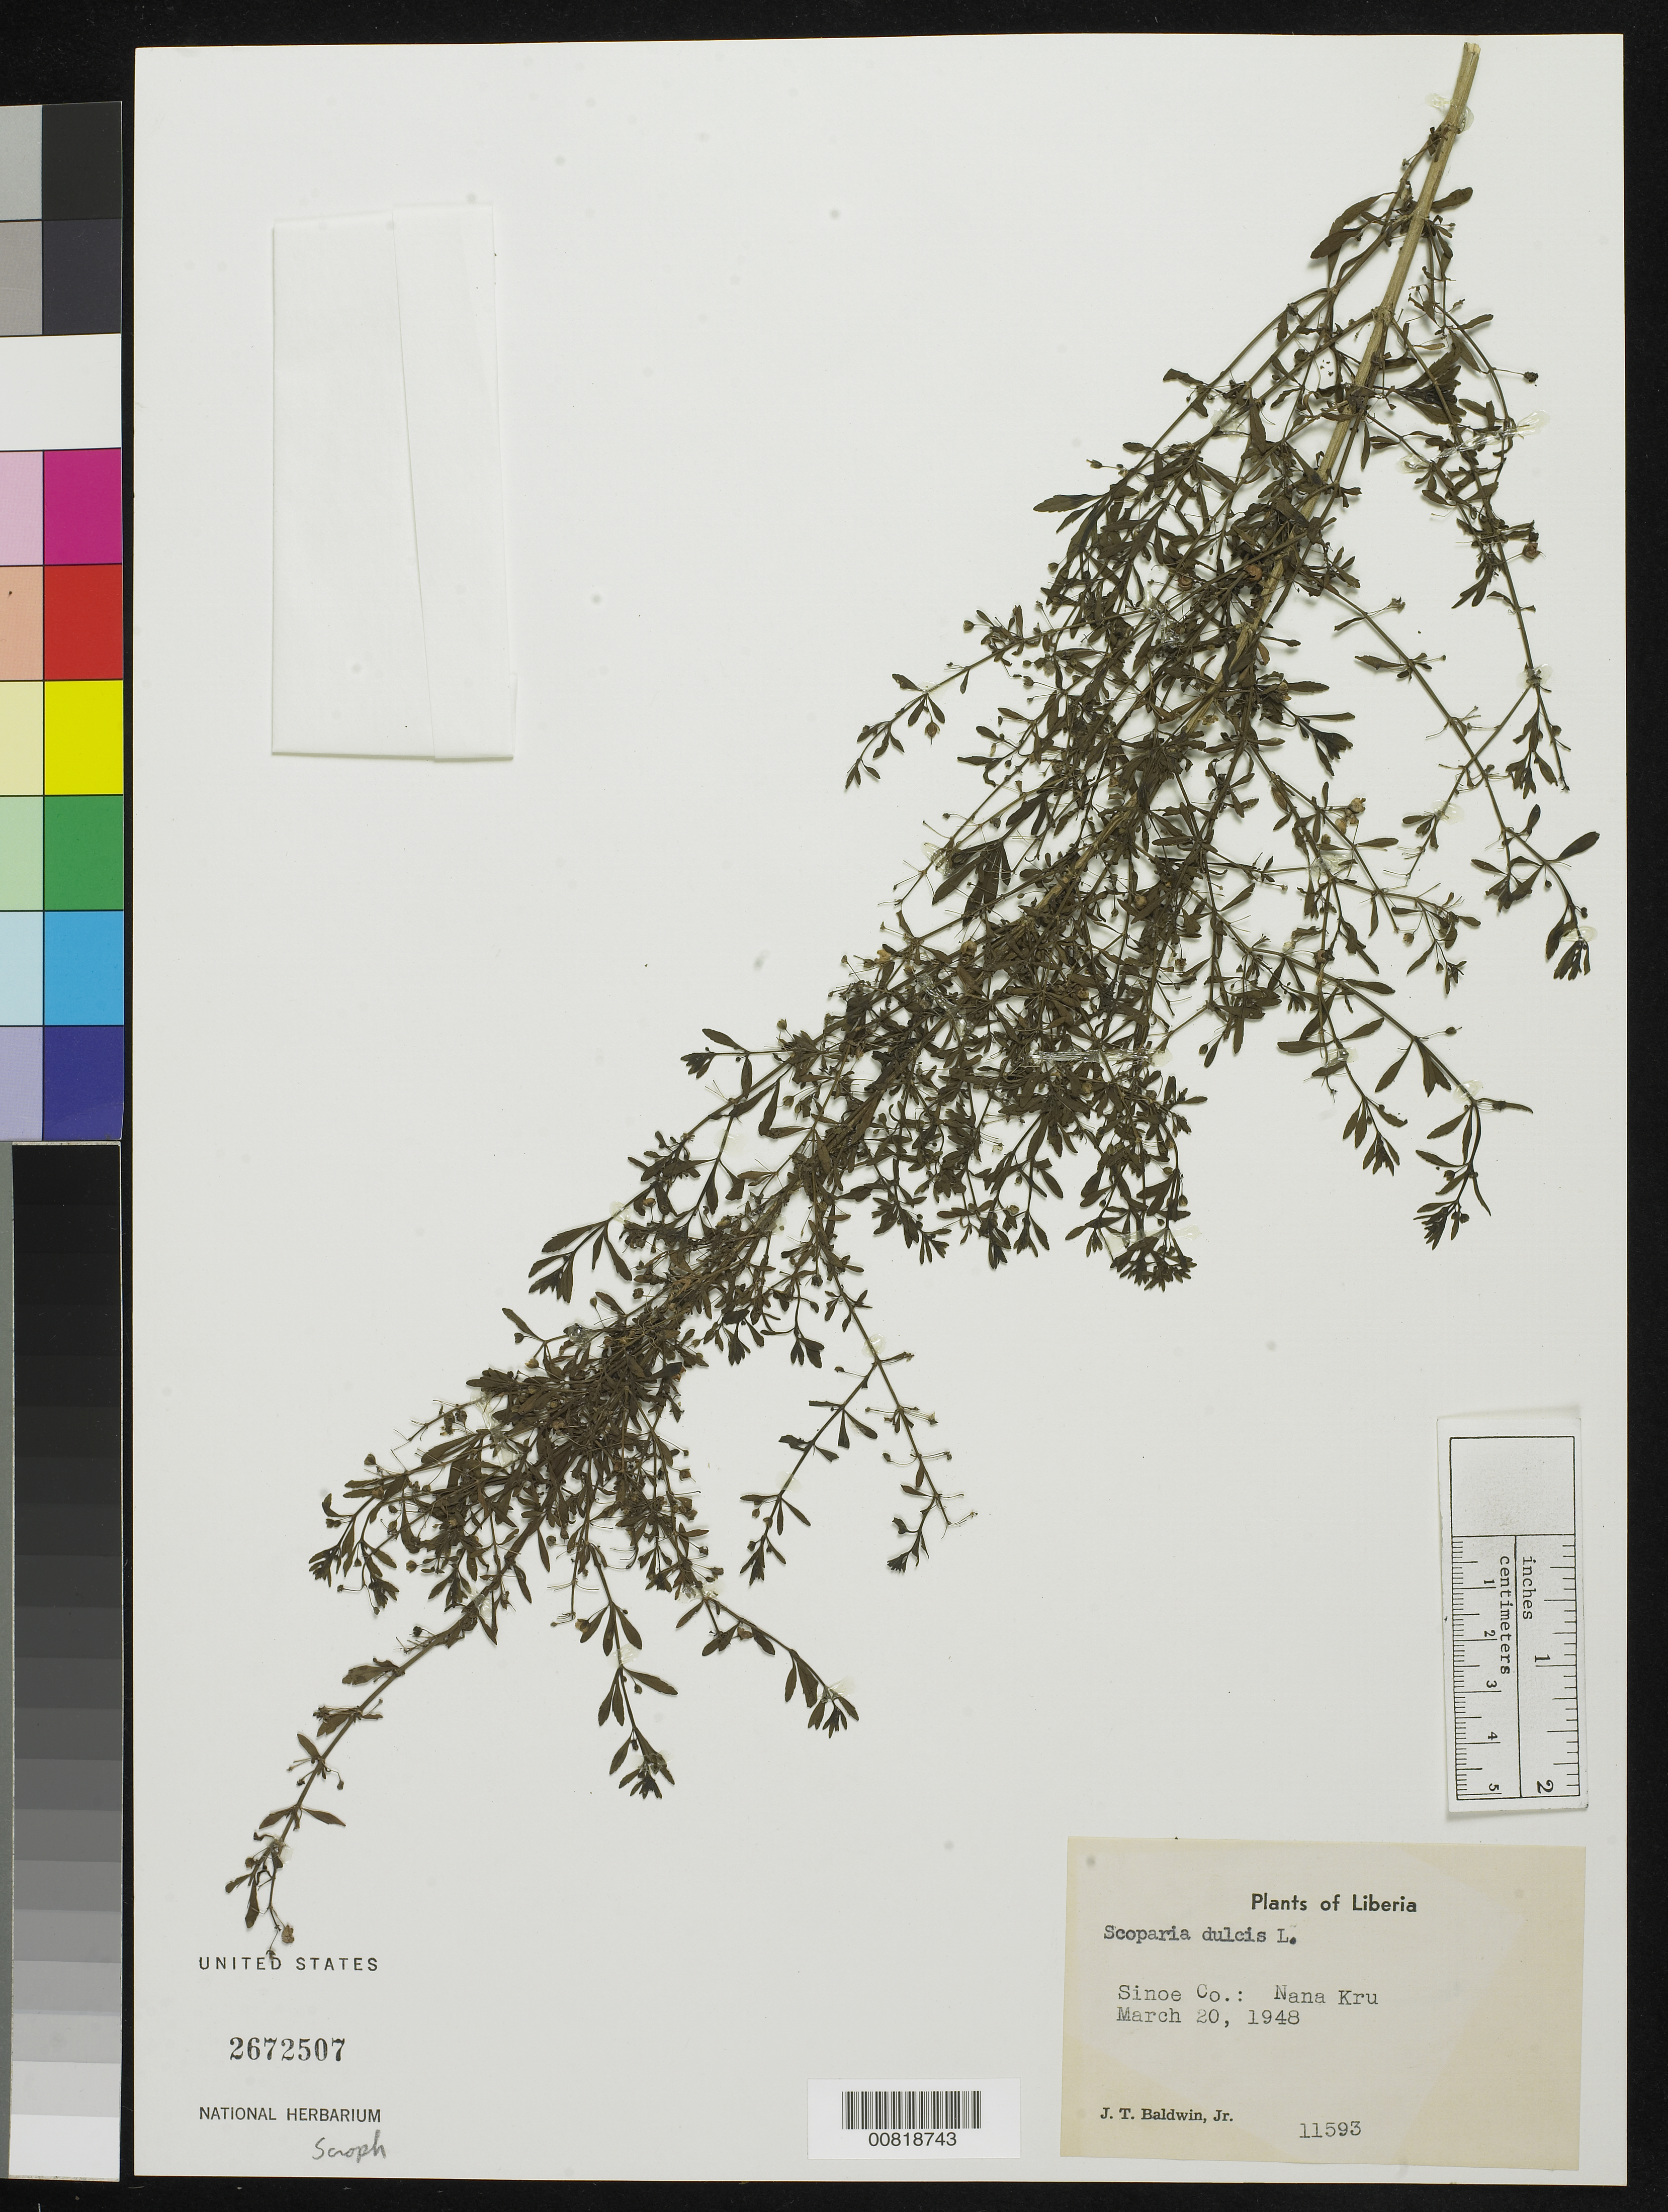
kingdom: Plantae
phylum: Tracheophyta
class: Magnoliopsida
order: Lamiales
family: Plantaginaceae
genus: Scoparia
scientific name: Scoparia dulcis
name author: L.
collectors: J. T. Baldwin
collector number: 11593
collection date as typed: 20 Mar 1948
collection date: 1948-03-20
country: Liberia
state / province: Sinoe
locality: Nana Kru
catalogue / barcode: US 2672507